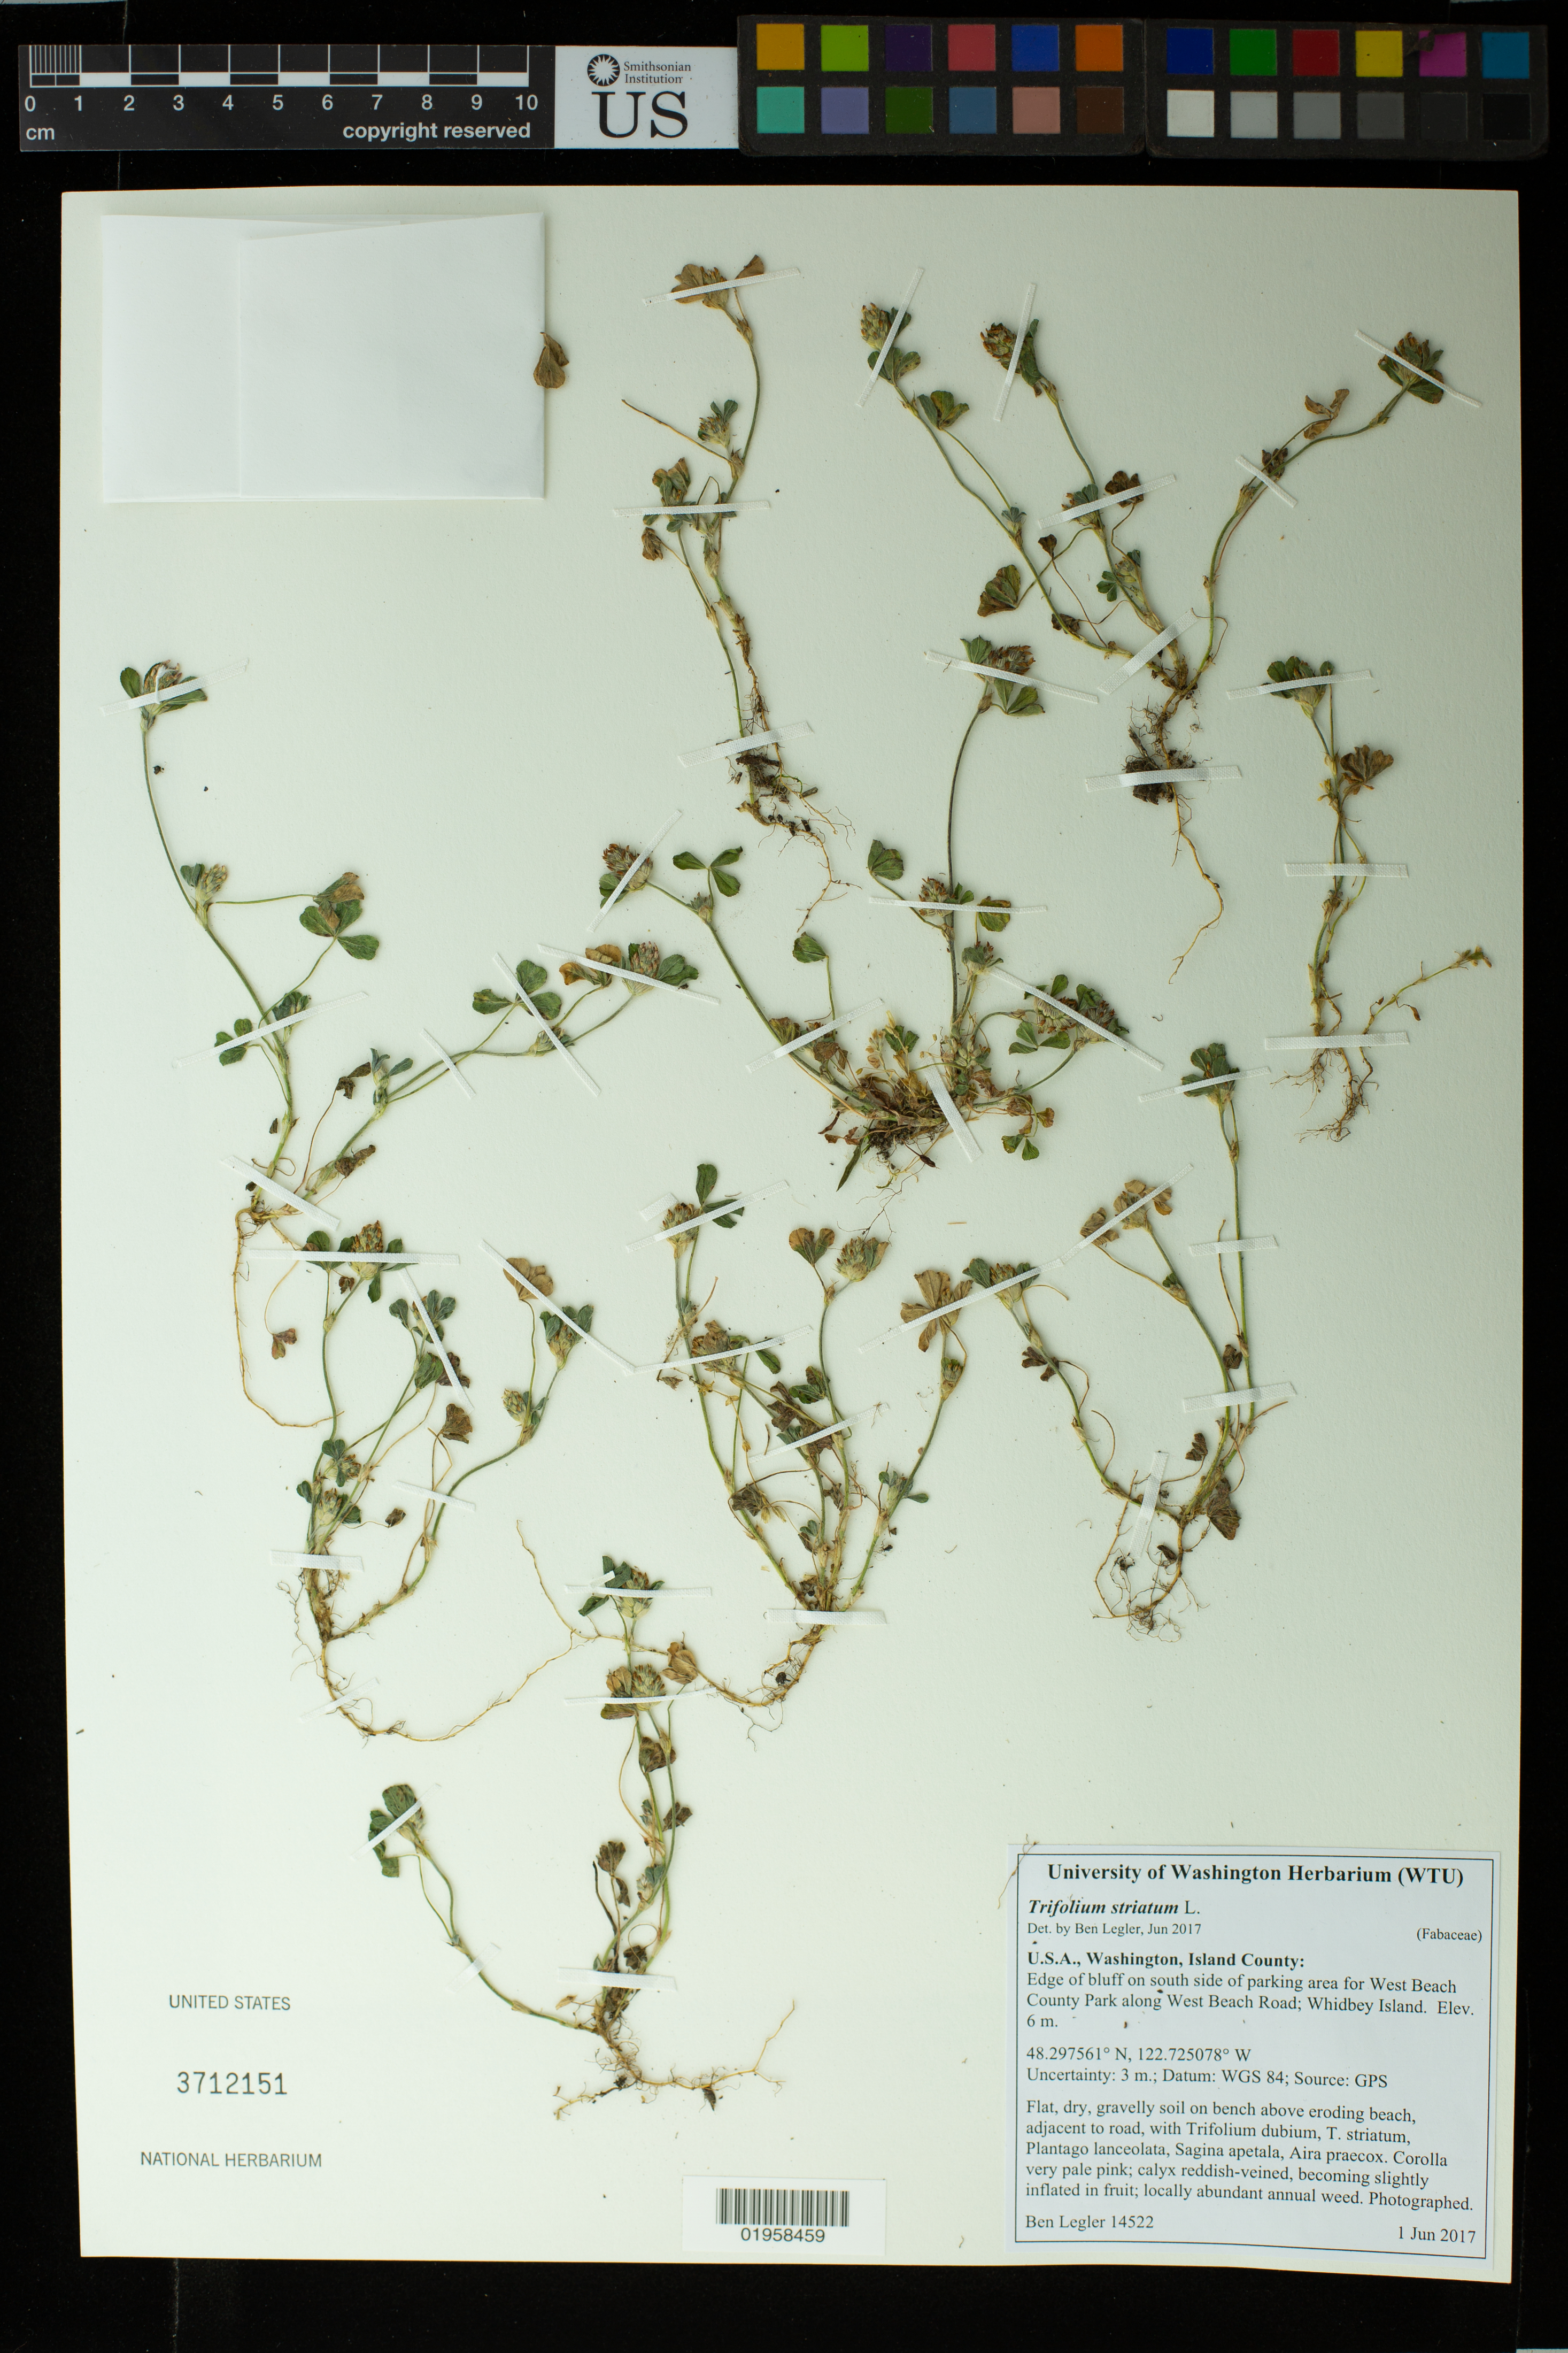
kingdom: Plantae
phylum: Tracheophyta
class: Magnoliopsida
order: Fabales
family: Fabaceae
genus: Trifolium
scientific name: Trifolium striatum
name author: L.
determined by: Legler, B. S.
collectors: B. Legler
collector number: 14522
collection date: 2017-06-01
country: United States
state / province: Washington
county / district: Island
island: Whidbey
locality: Whidbey Island. West Beach County Park, S side of parking area, along West Beach Road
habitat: Flat, dry, gravely soil on bench above eroding beach, adjacent to road, with Trifolium dubium, T. striatum, Plantago lanceolata, Sagina apetala, Aira praecox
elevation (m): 3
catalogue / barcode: US 3712151